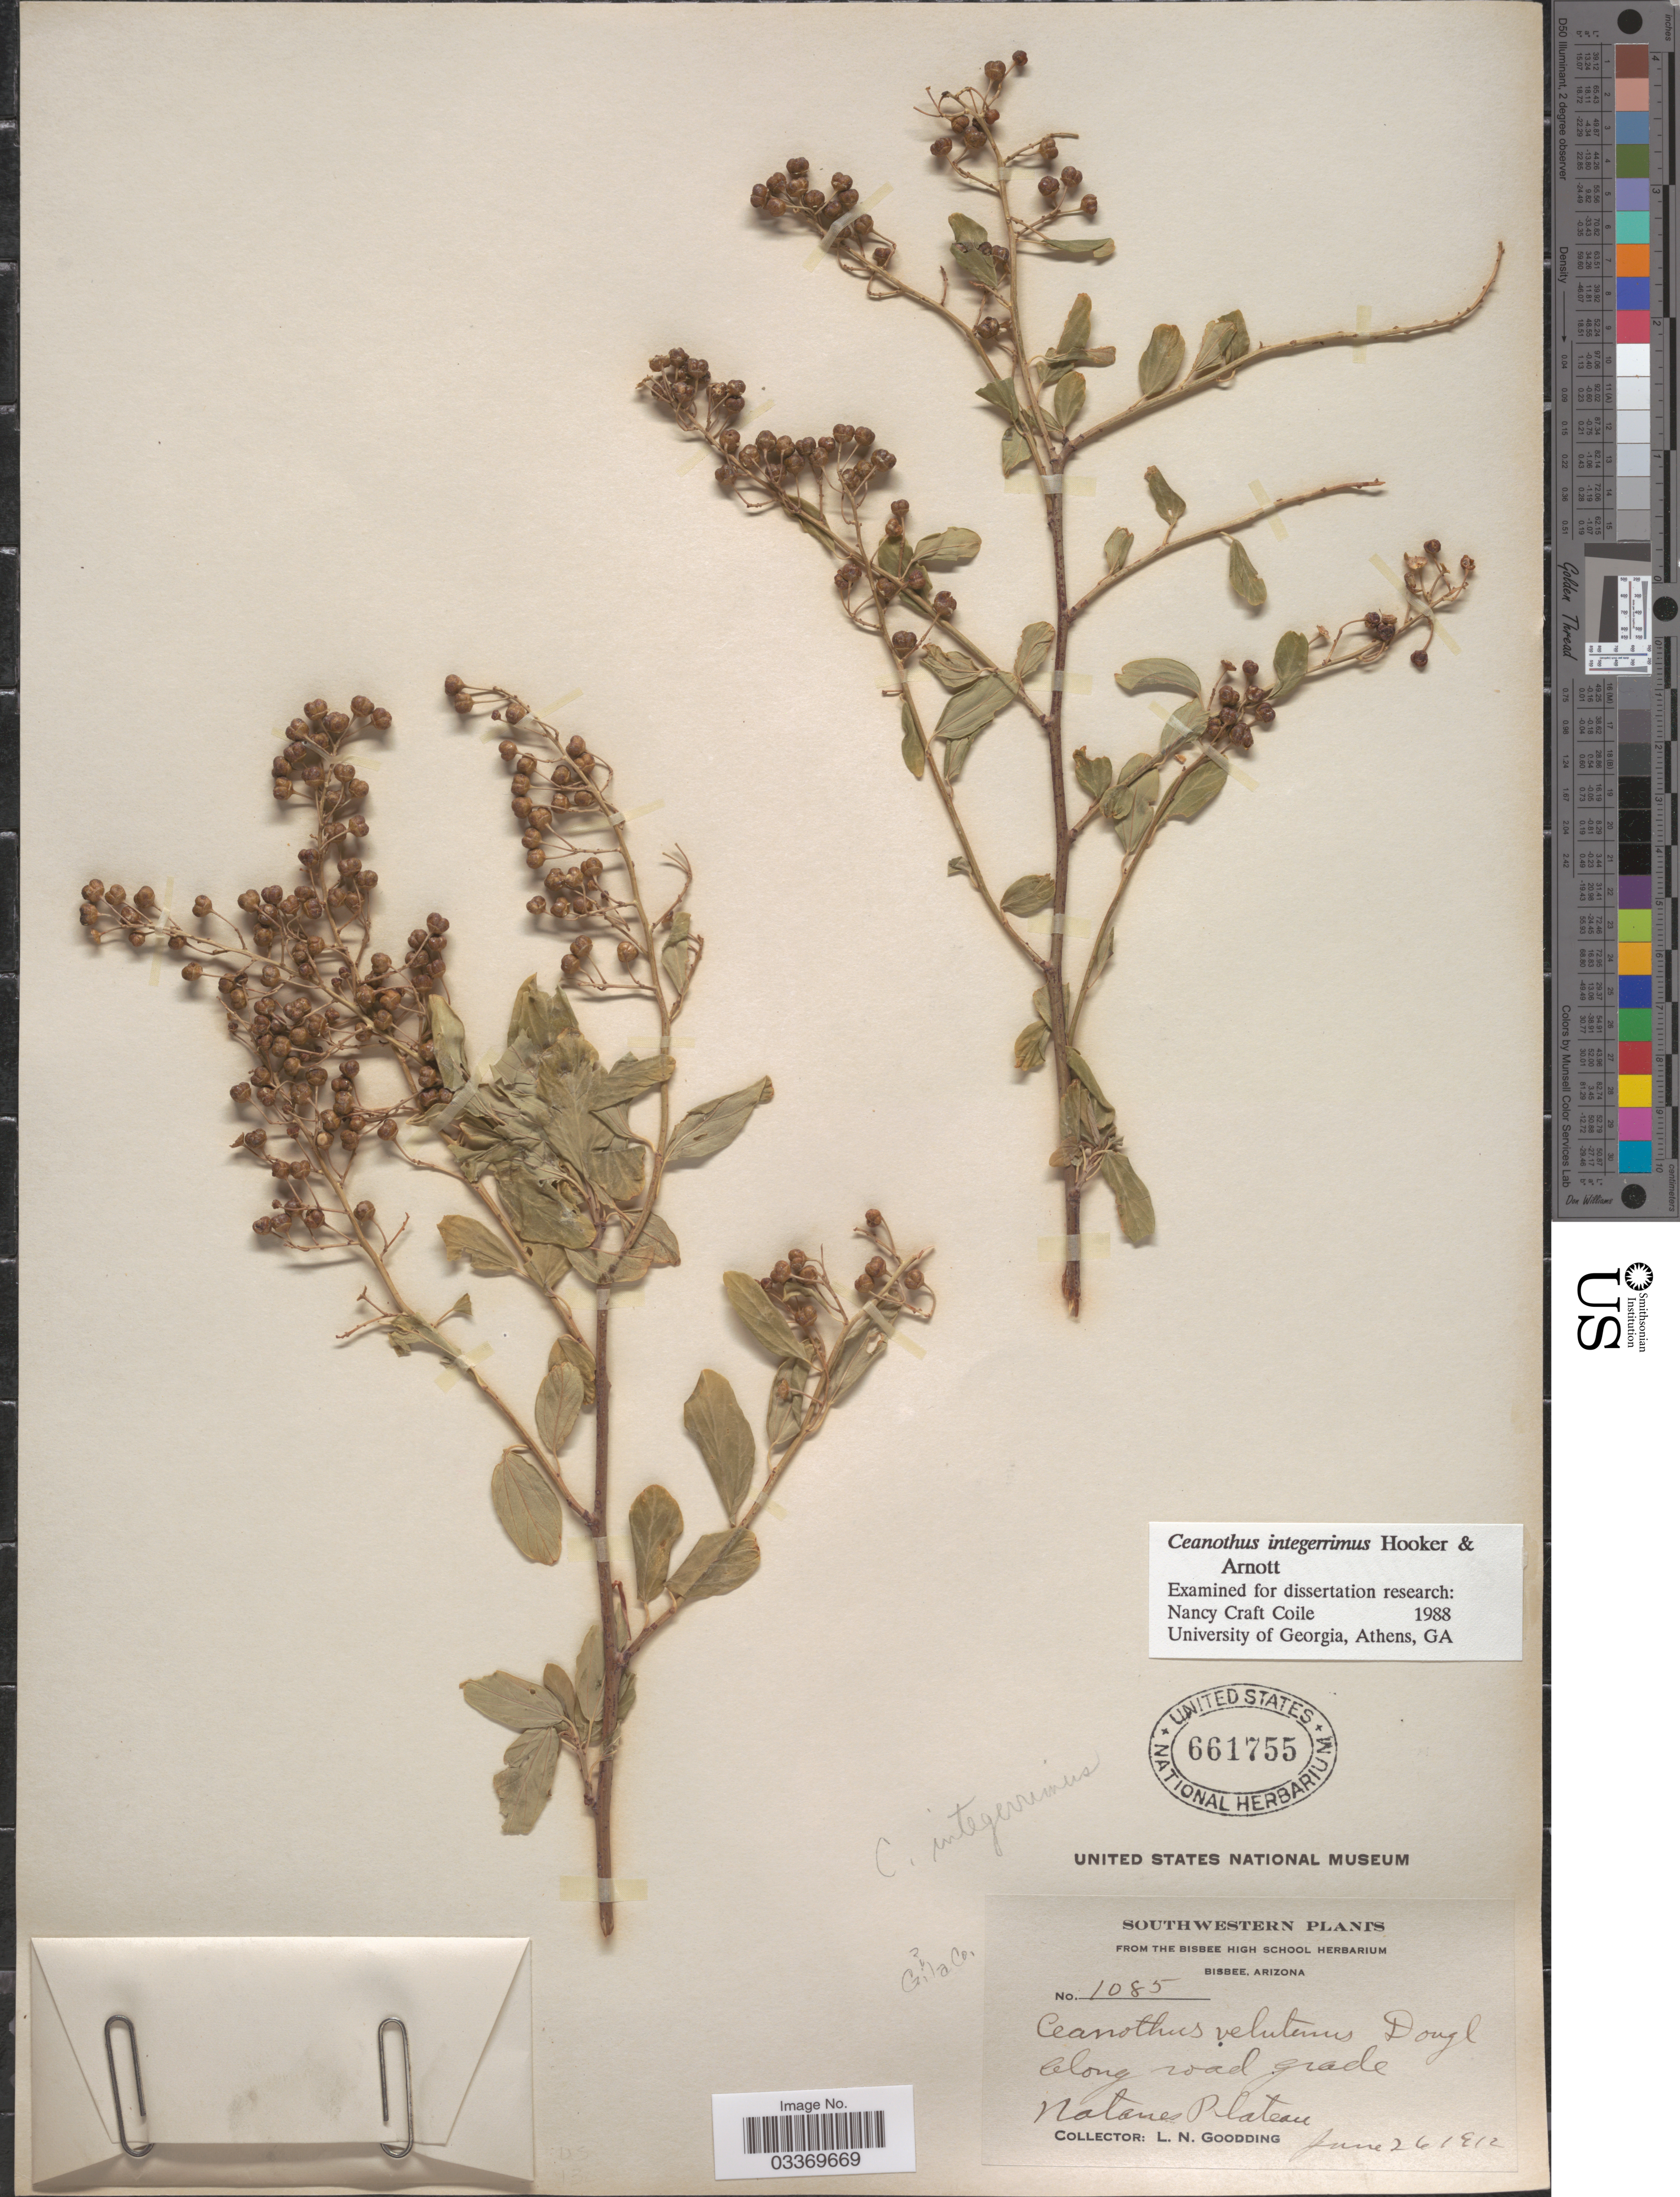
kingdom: Plantae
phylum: Tracheophyta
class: Magnoliopsida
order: Rosales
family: Rhamnaceae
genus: Ceanothus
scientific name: Ceanothus integerrimus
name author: Hook. & Arn.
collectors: L. N. Goodding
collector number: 1085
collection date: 1912-06-26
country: United States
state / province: Arizona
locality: Southwestern. Along road grade. Natanes Plateau. Gila Co. [unsure placement]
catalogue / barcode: US 661755